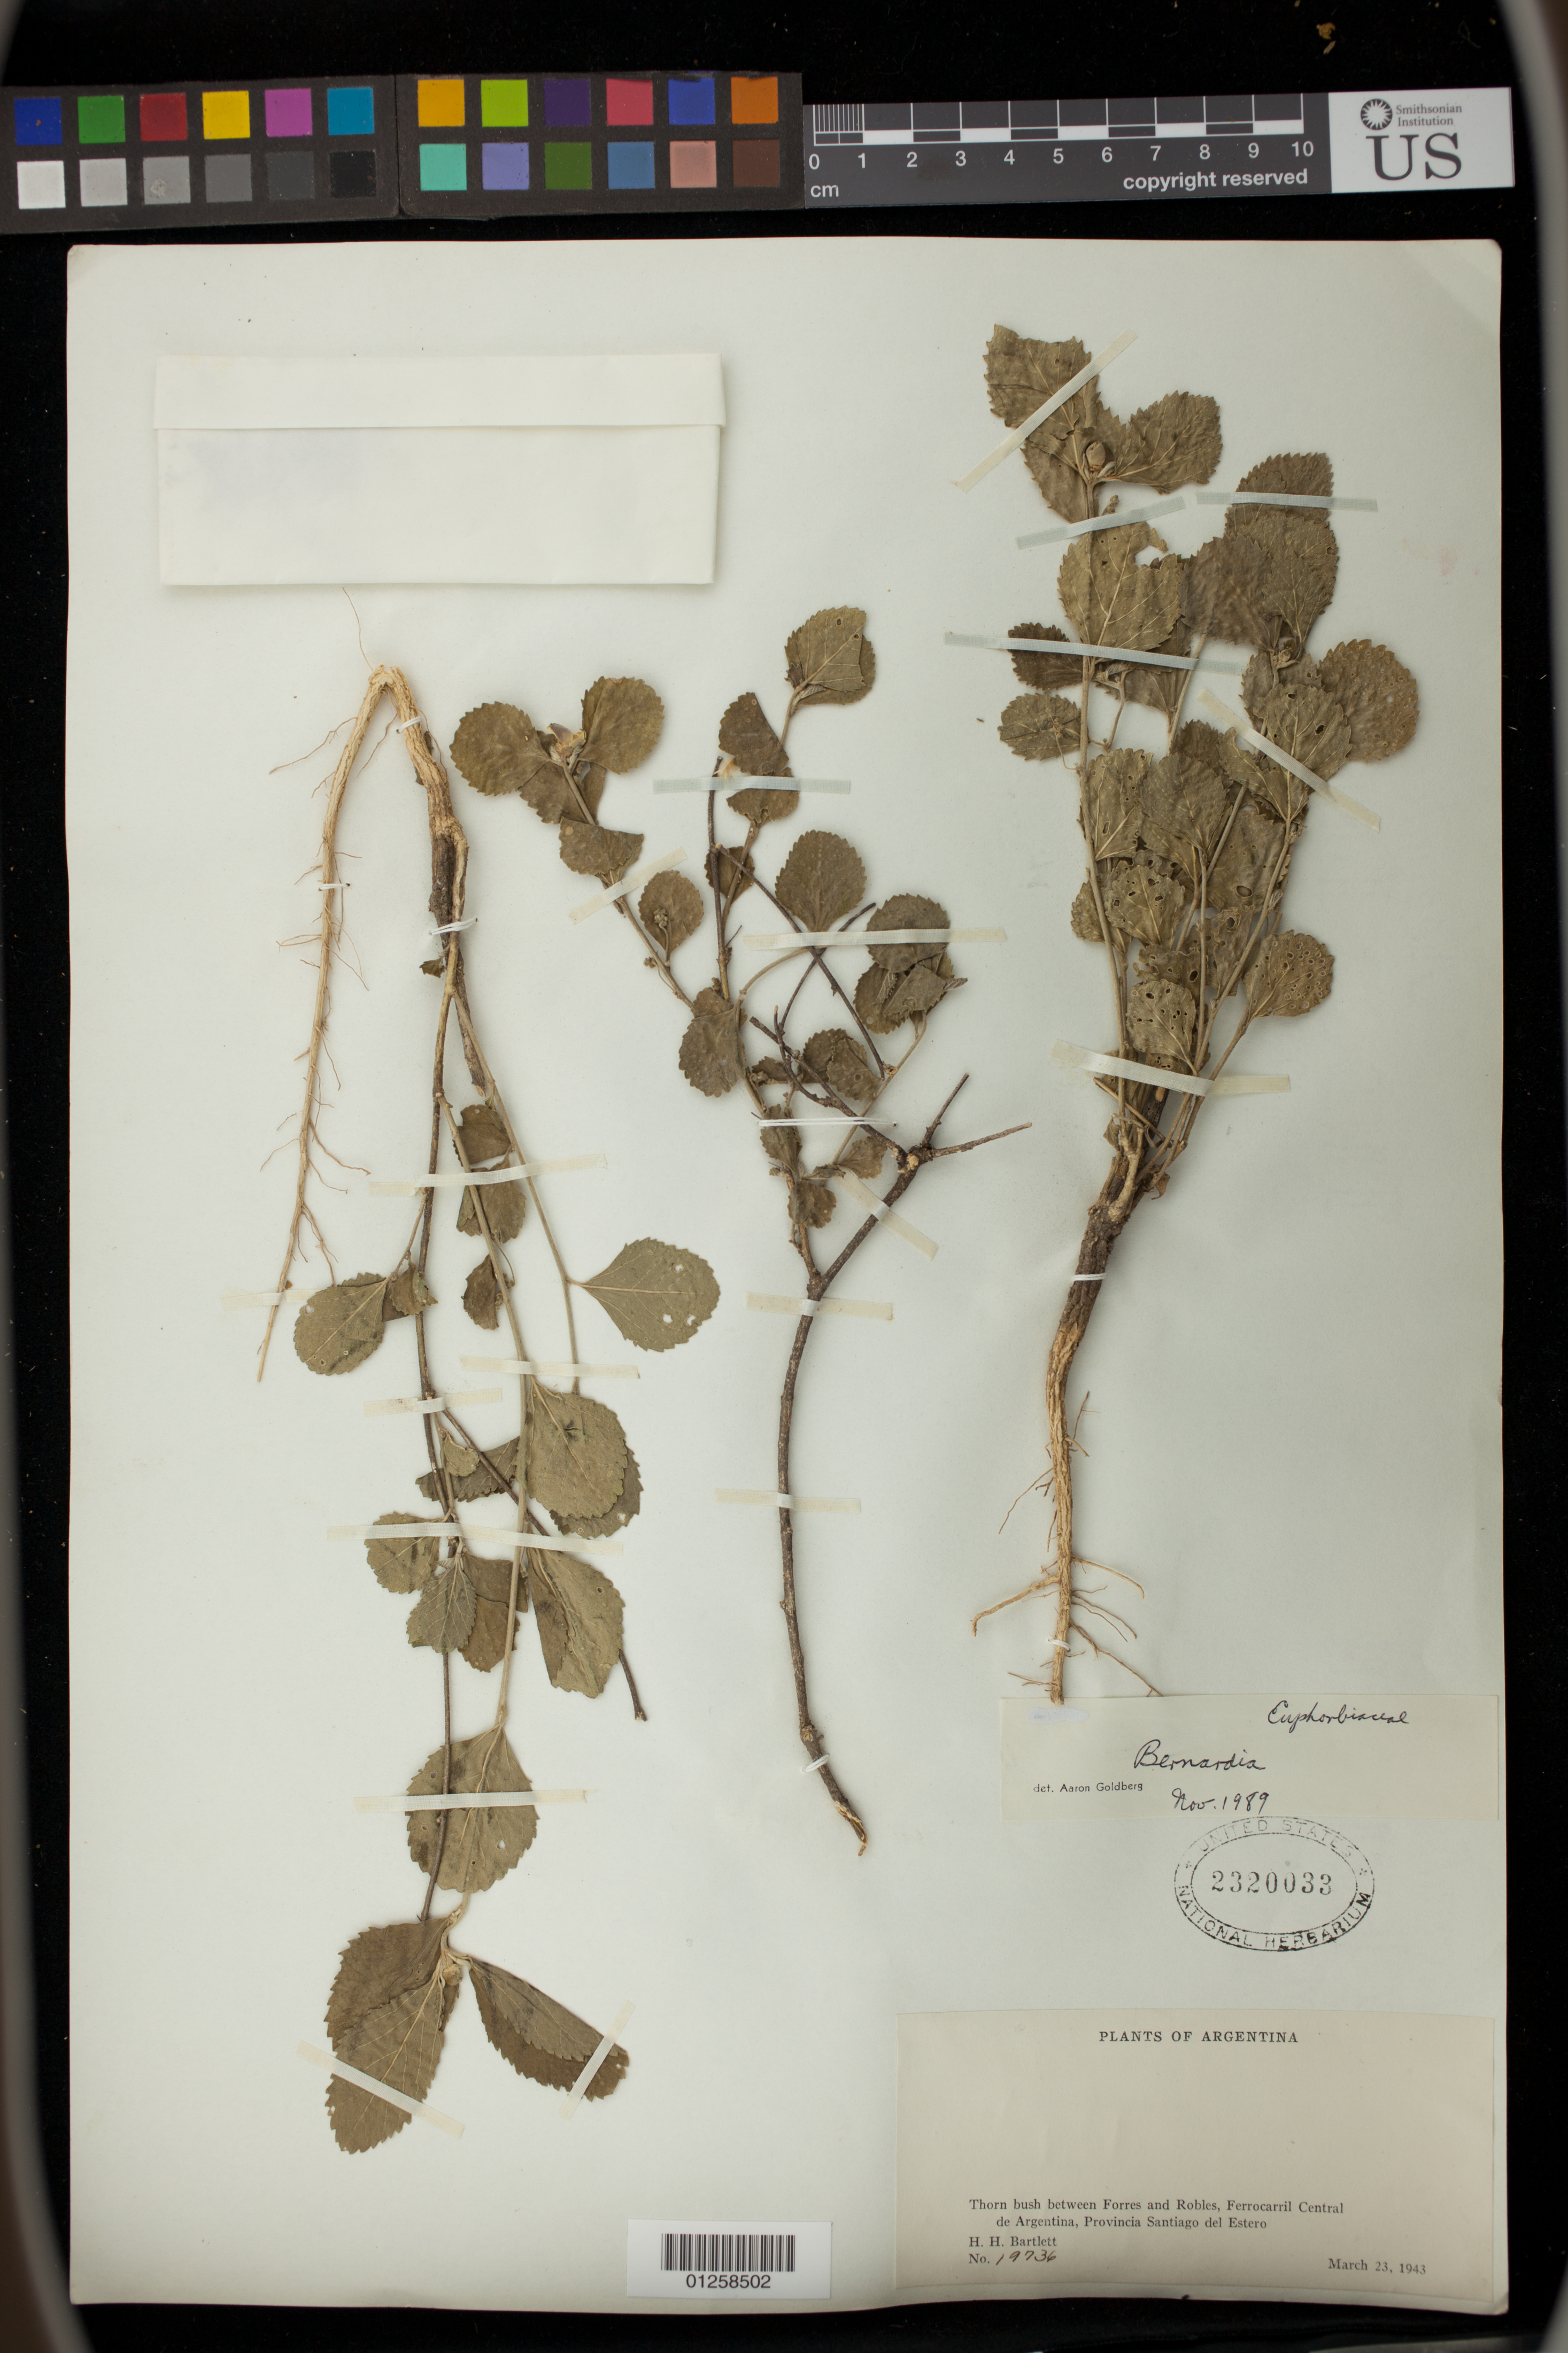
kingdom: Plantae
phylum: Tracheophyta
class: Magnoliopsida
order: Malpighiales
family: Euphorbiaceae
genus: Bernardia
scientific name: Bernardia sp.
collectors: H. H. Bartlett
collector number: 19736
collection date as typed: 23 Mar 1943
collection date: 1943-03-23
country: Argentina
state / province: Santiago del Estero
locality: between Brea Pozo and Río Huayco Hondo, Ferrocarril Central de Argentina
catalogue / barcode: US 2320033